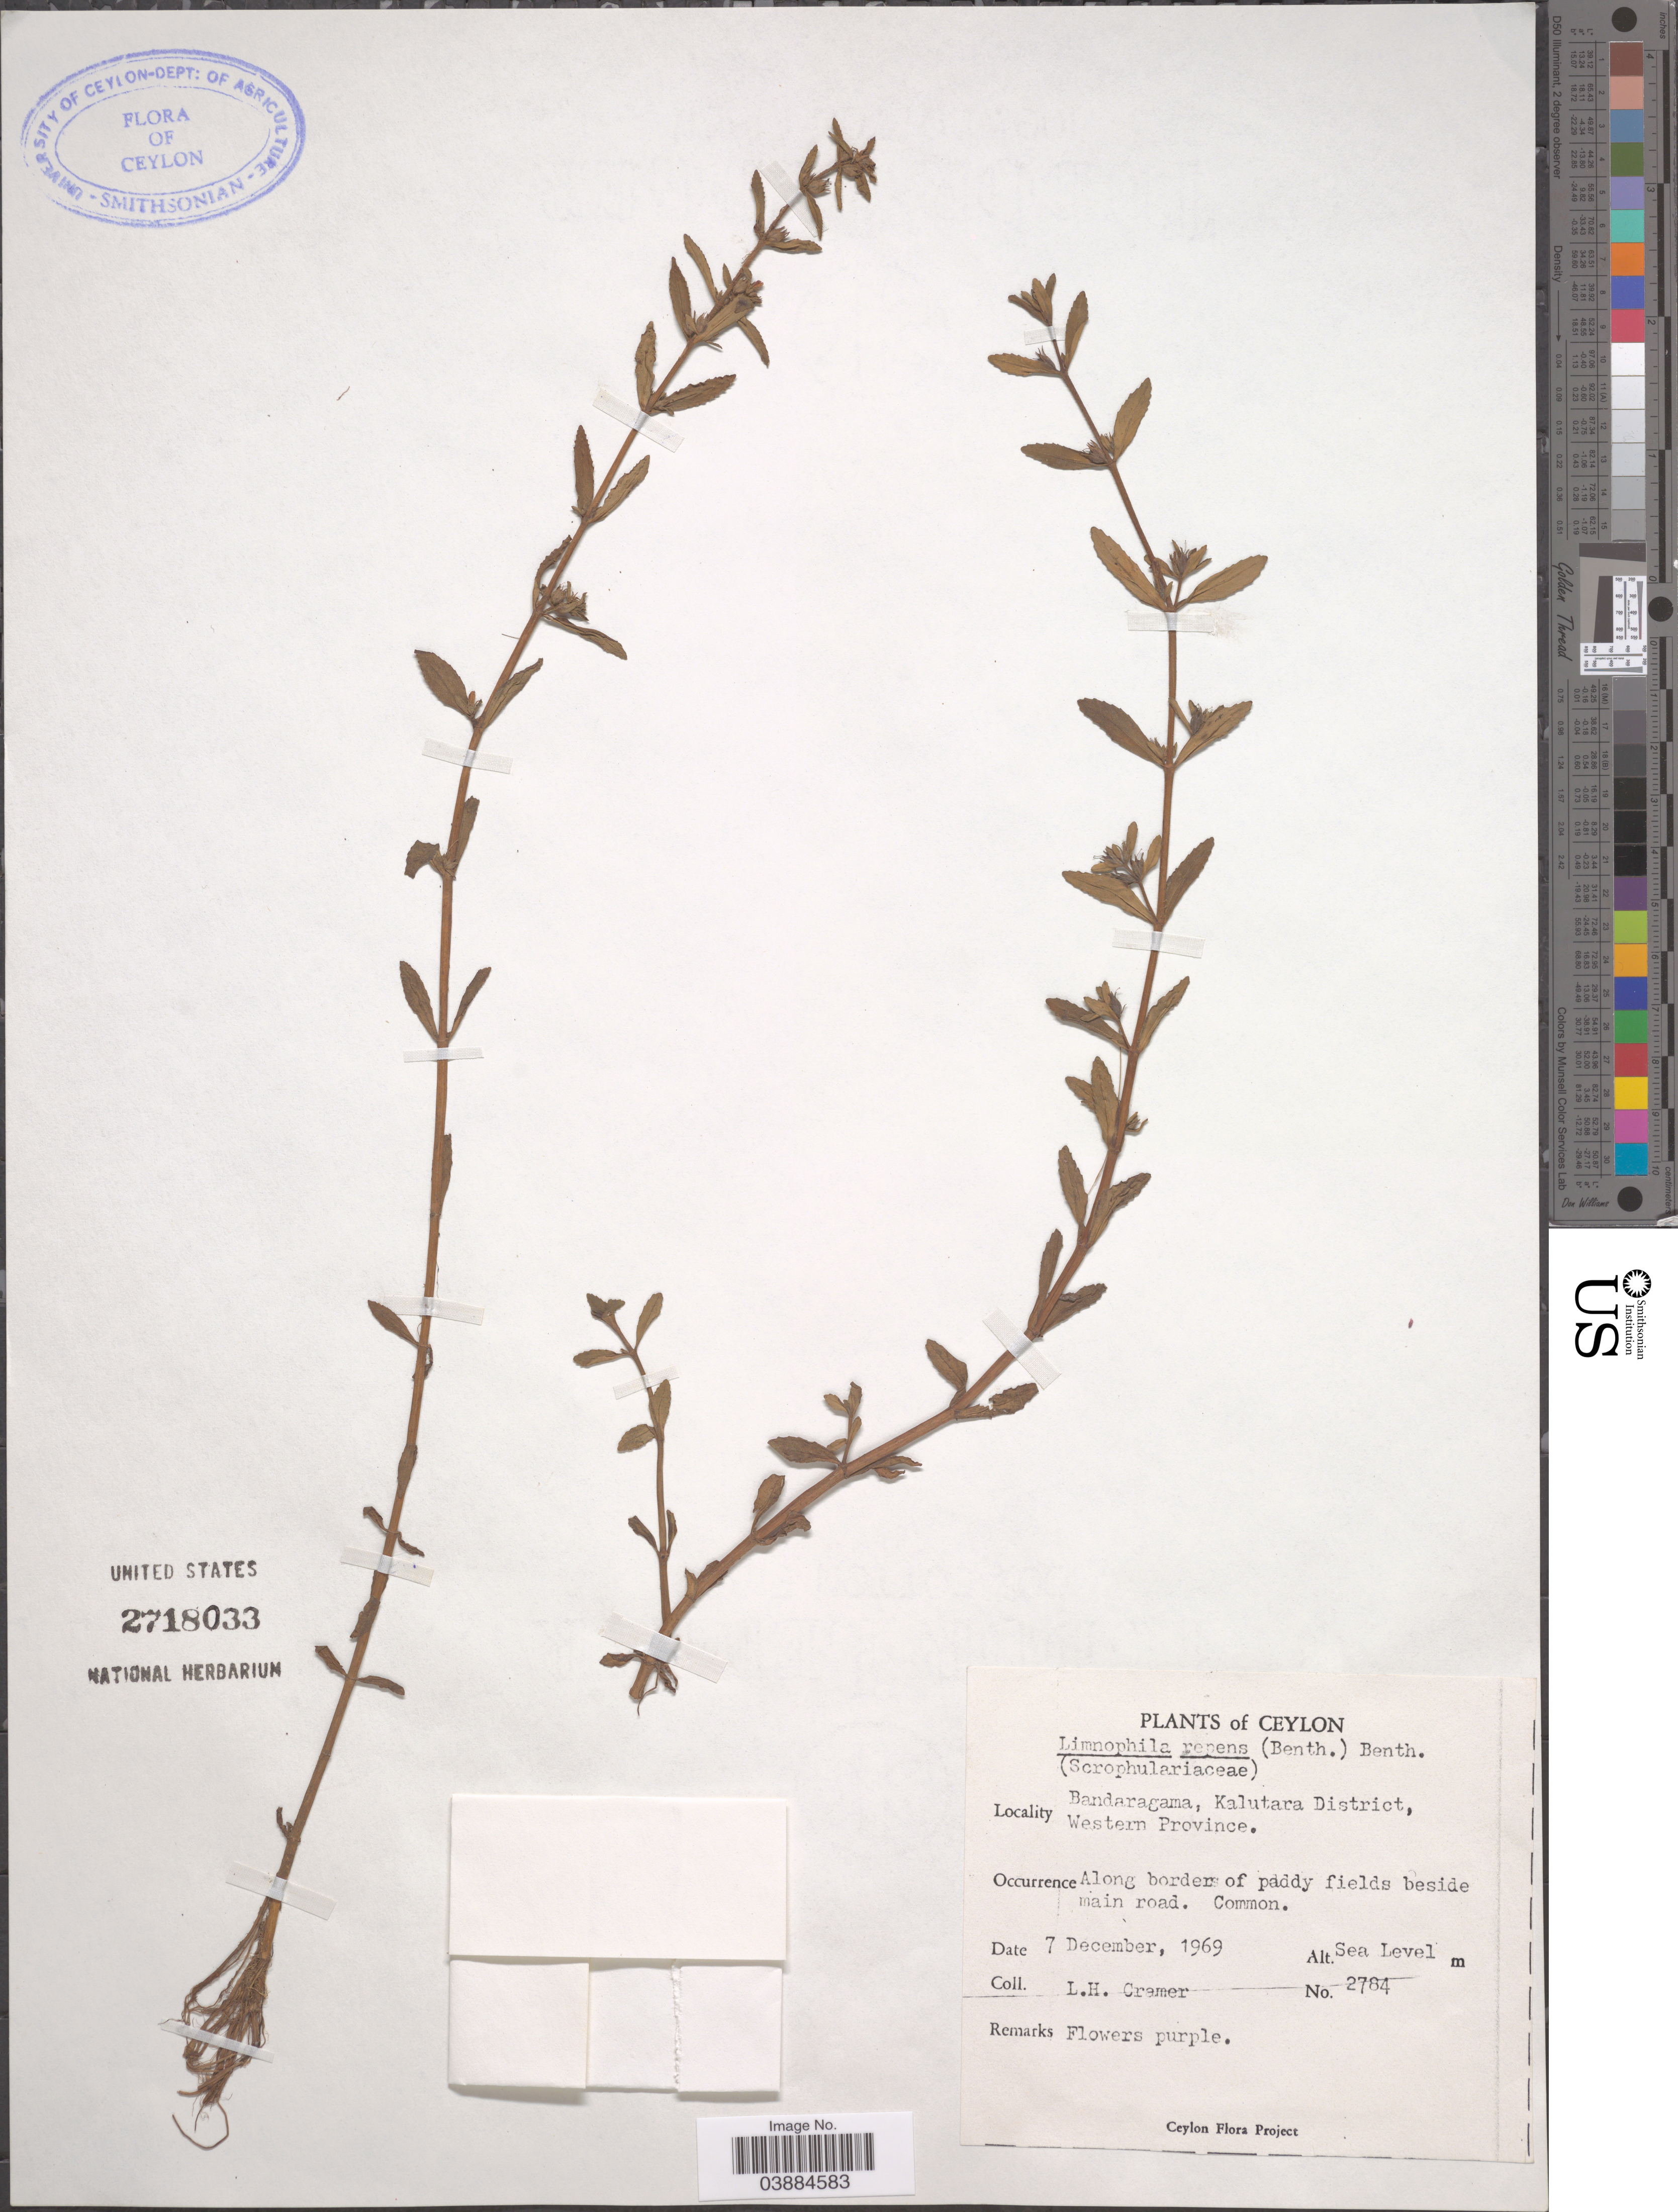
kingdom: Plantae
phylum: Tracheophyta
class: Magnoliopsida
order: Lamiales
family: Plantaginaceae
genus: Limnophila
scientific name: Limnophila repens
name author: (Benth.) Benth.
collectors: L. H. Cramer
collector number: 2784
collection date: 1969-12-07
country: Sri Lanka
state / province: Western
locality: Ceylon. Bandaragama, Kalutara District.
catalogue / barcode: US 2718033